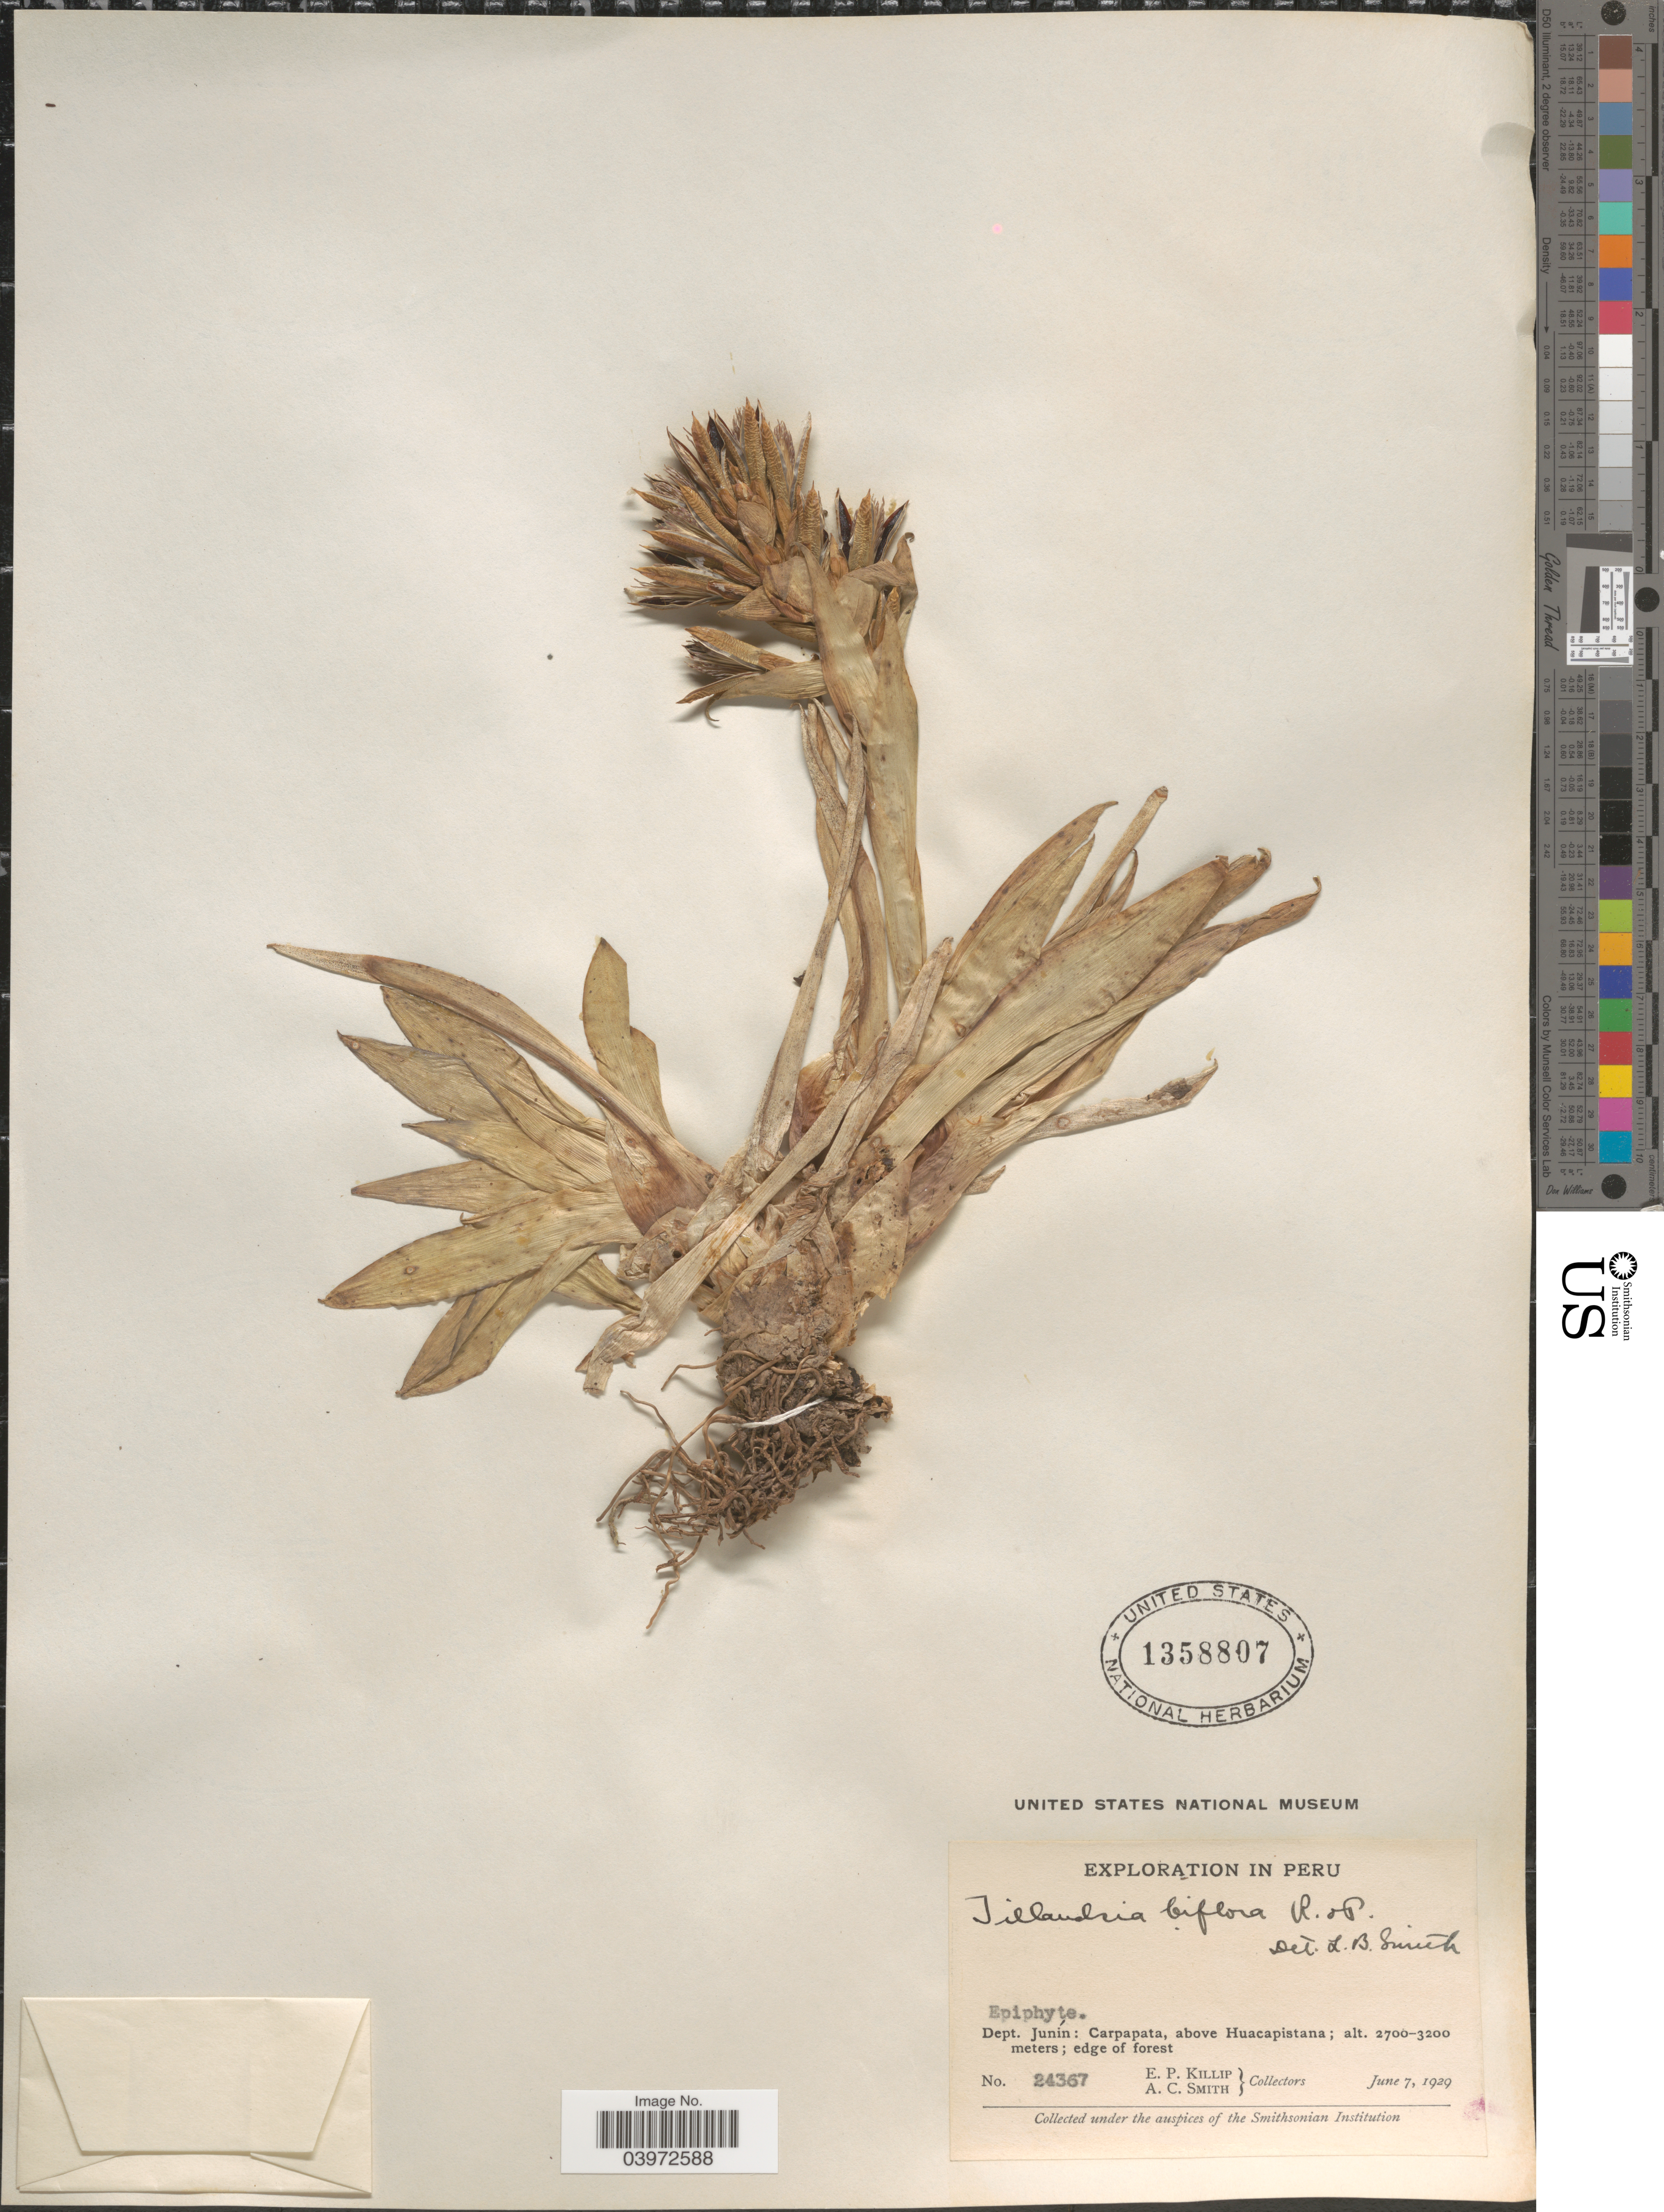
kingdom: Plantae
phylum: Tracheophyta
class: Liliopsida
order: Poales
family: Bromeliaceae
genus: Tillandsia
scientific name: Tillandsia biflora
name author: Ruiz & Pav.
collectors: E. P. Killip & A. C. Smith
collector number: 24367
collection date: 1929-06-07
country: Peru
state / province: Junín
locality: Dept. Junín: Carpapata, above Huacapistana.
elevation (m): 2700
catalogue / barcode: US 1358807